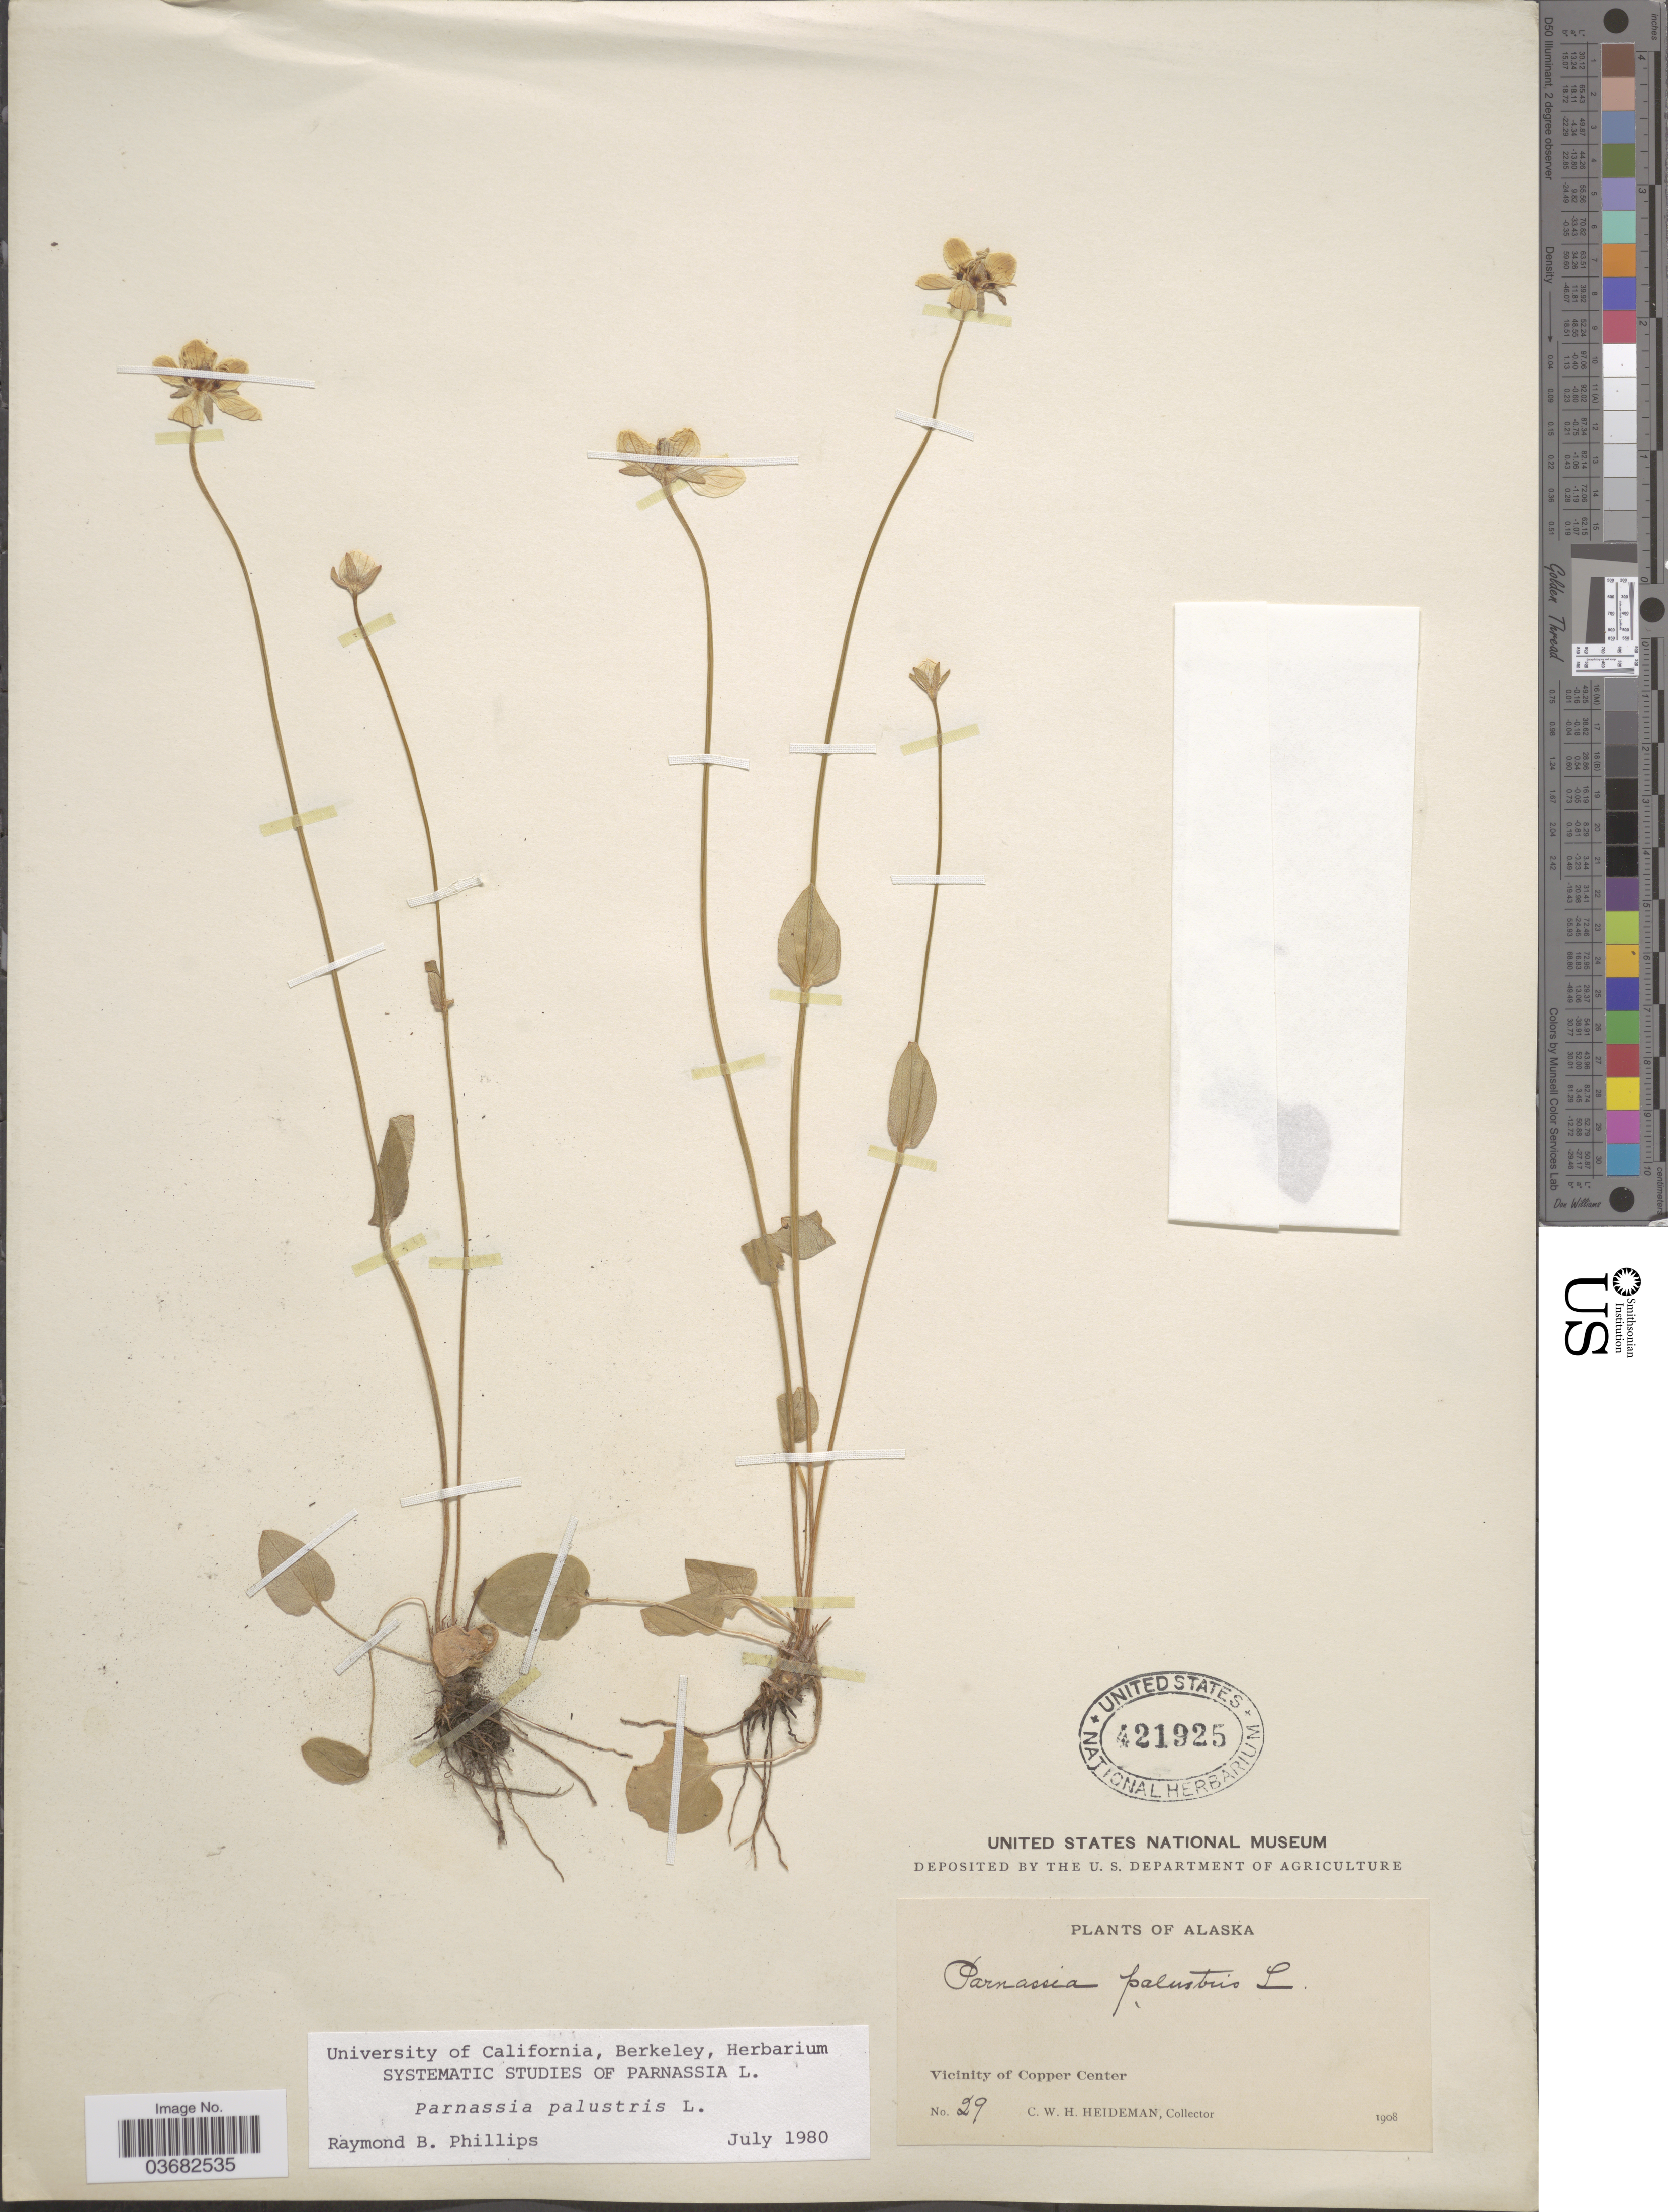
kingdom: Plantae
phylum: Tracheophyta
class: Magnoliopsida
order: Celastrales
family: Parnassiaceae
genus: Parnassia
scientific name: Parnassia palustris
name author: L.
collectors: C. Heideman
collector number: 29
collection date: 1908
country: United States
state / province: Alaska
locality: Vicinity of Copper Center.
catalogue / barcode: US 421925